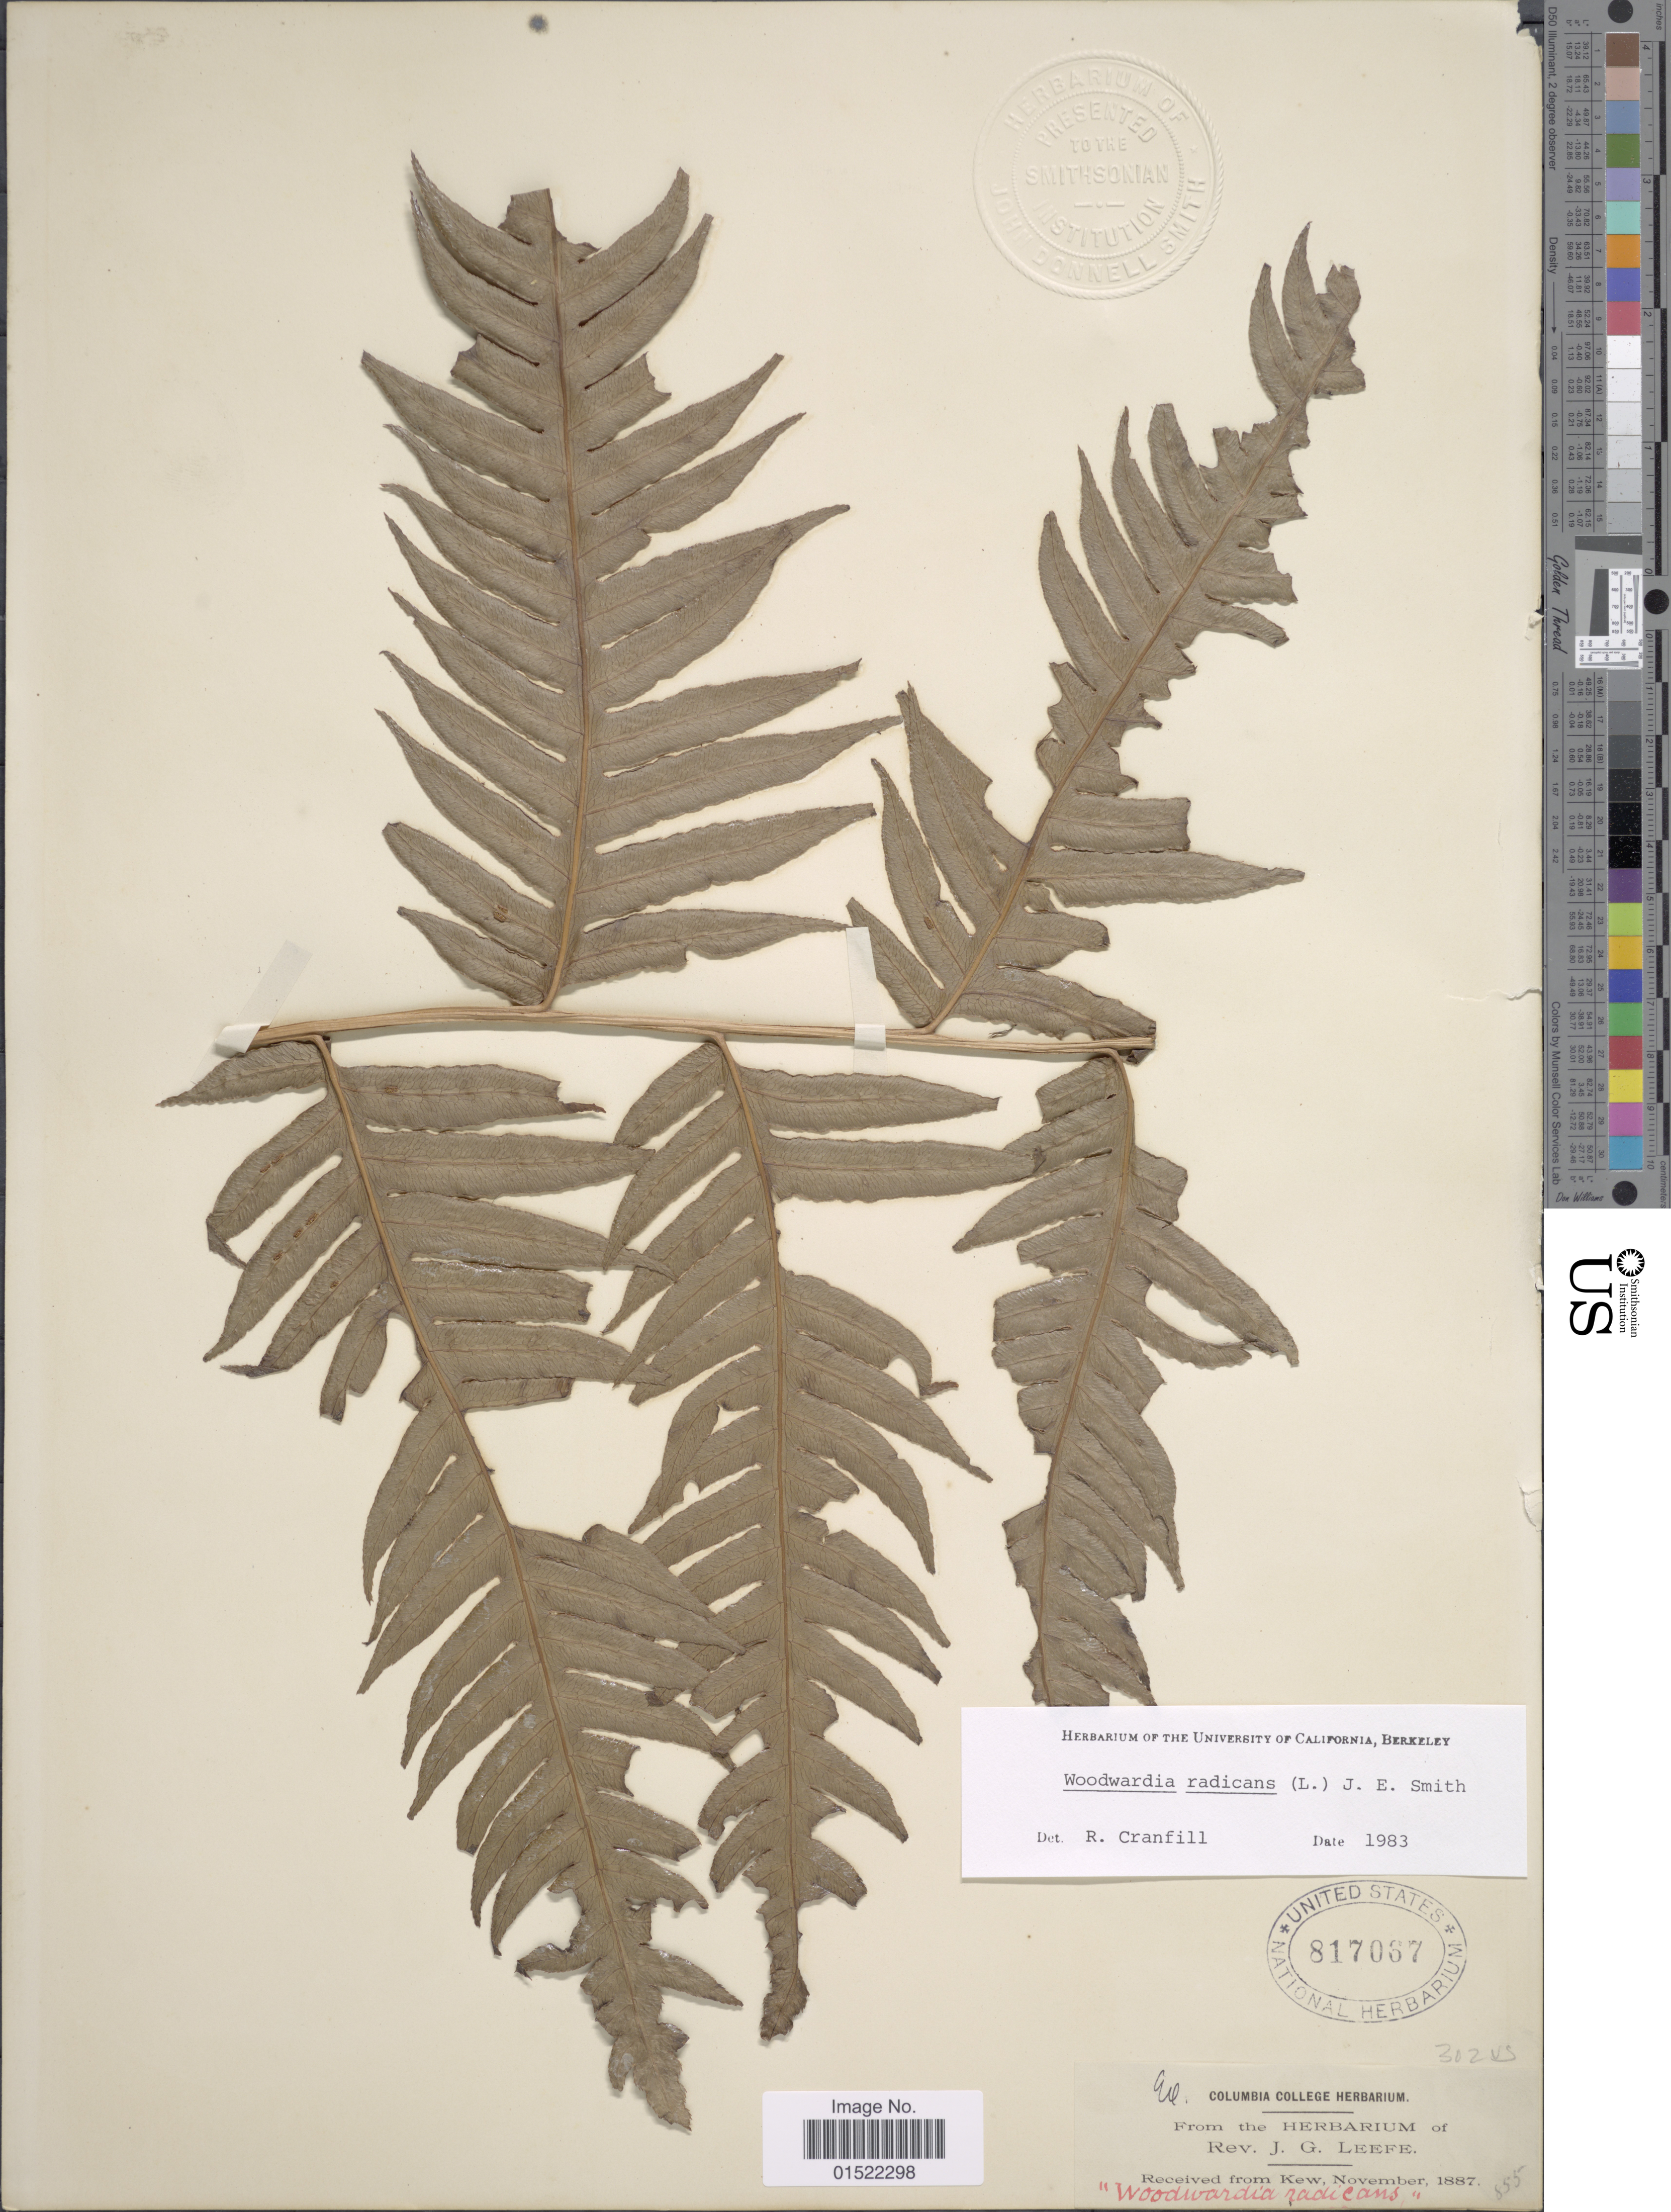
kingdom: Plantae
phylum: Tracheophyta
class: Polypodiopsida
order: Polypodiales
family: Blechnaceae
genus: Woodwardia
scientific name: Woodwardia radicans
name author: (L.) Sm.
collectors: ex herb. Rev. J. G. Leefe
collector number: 855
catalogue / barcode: US 817067